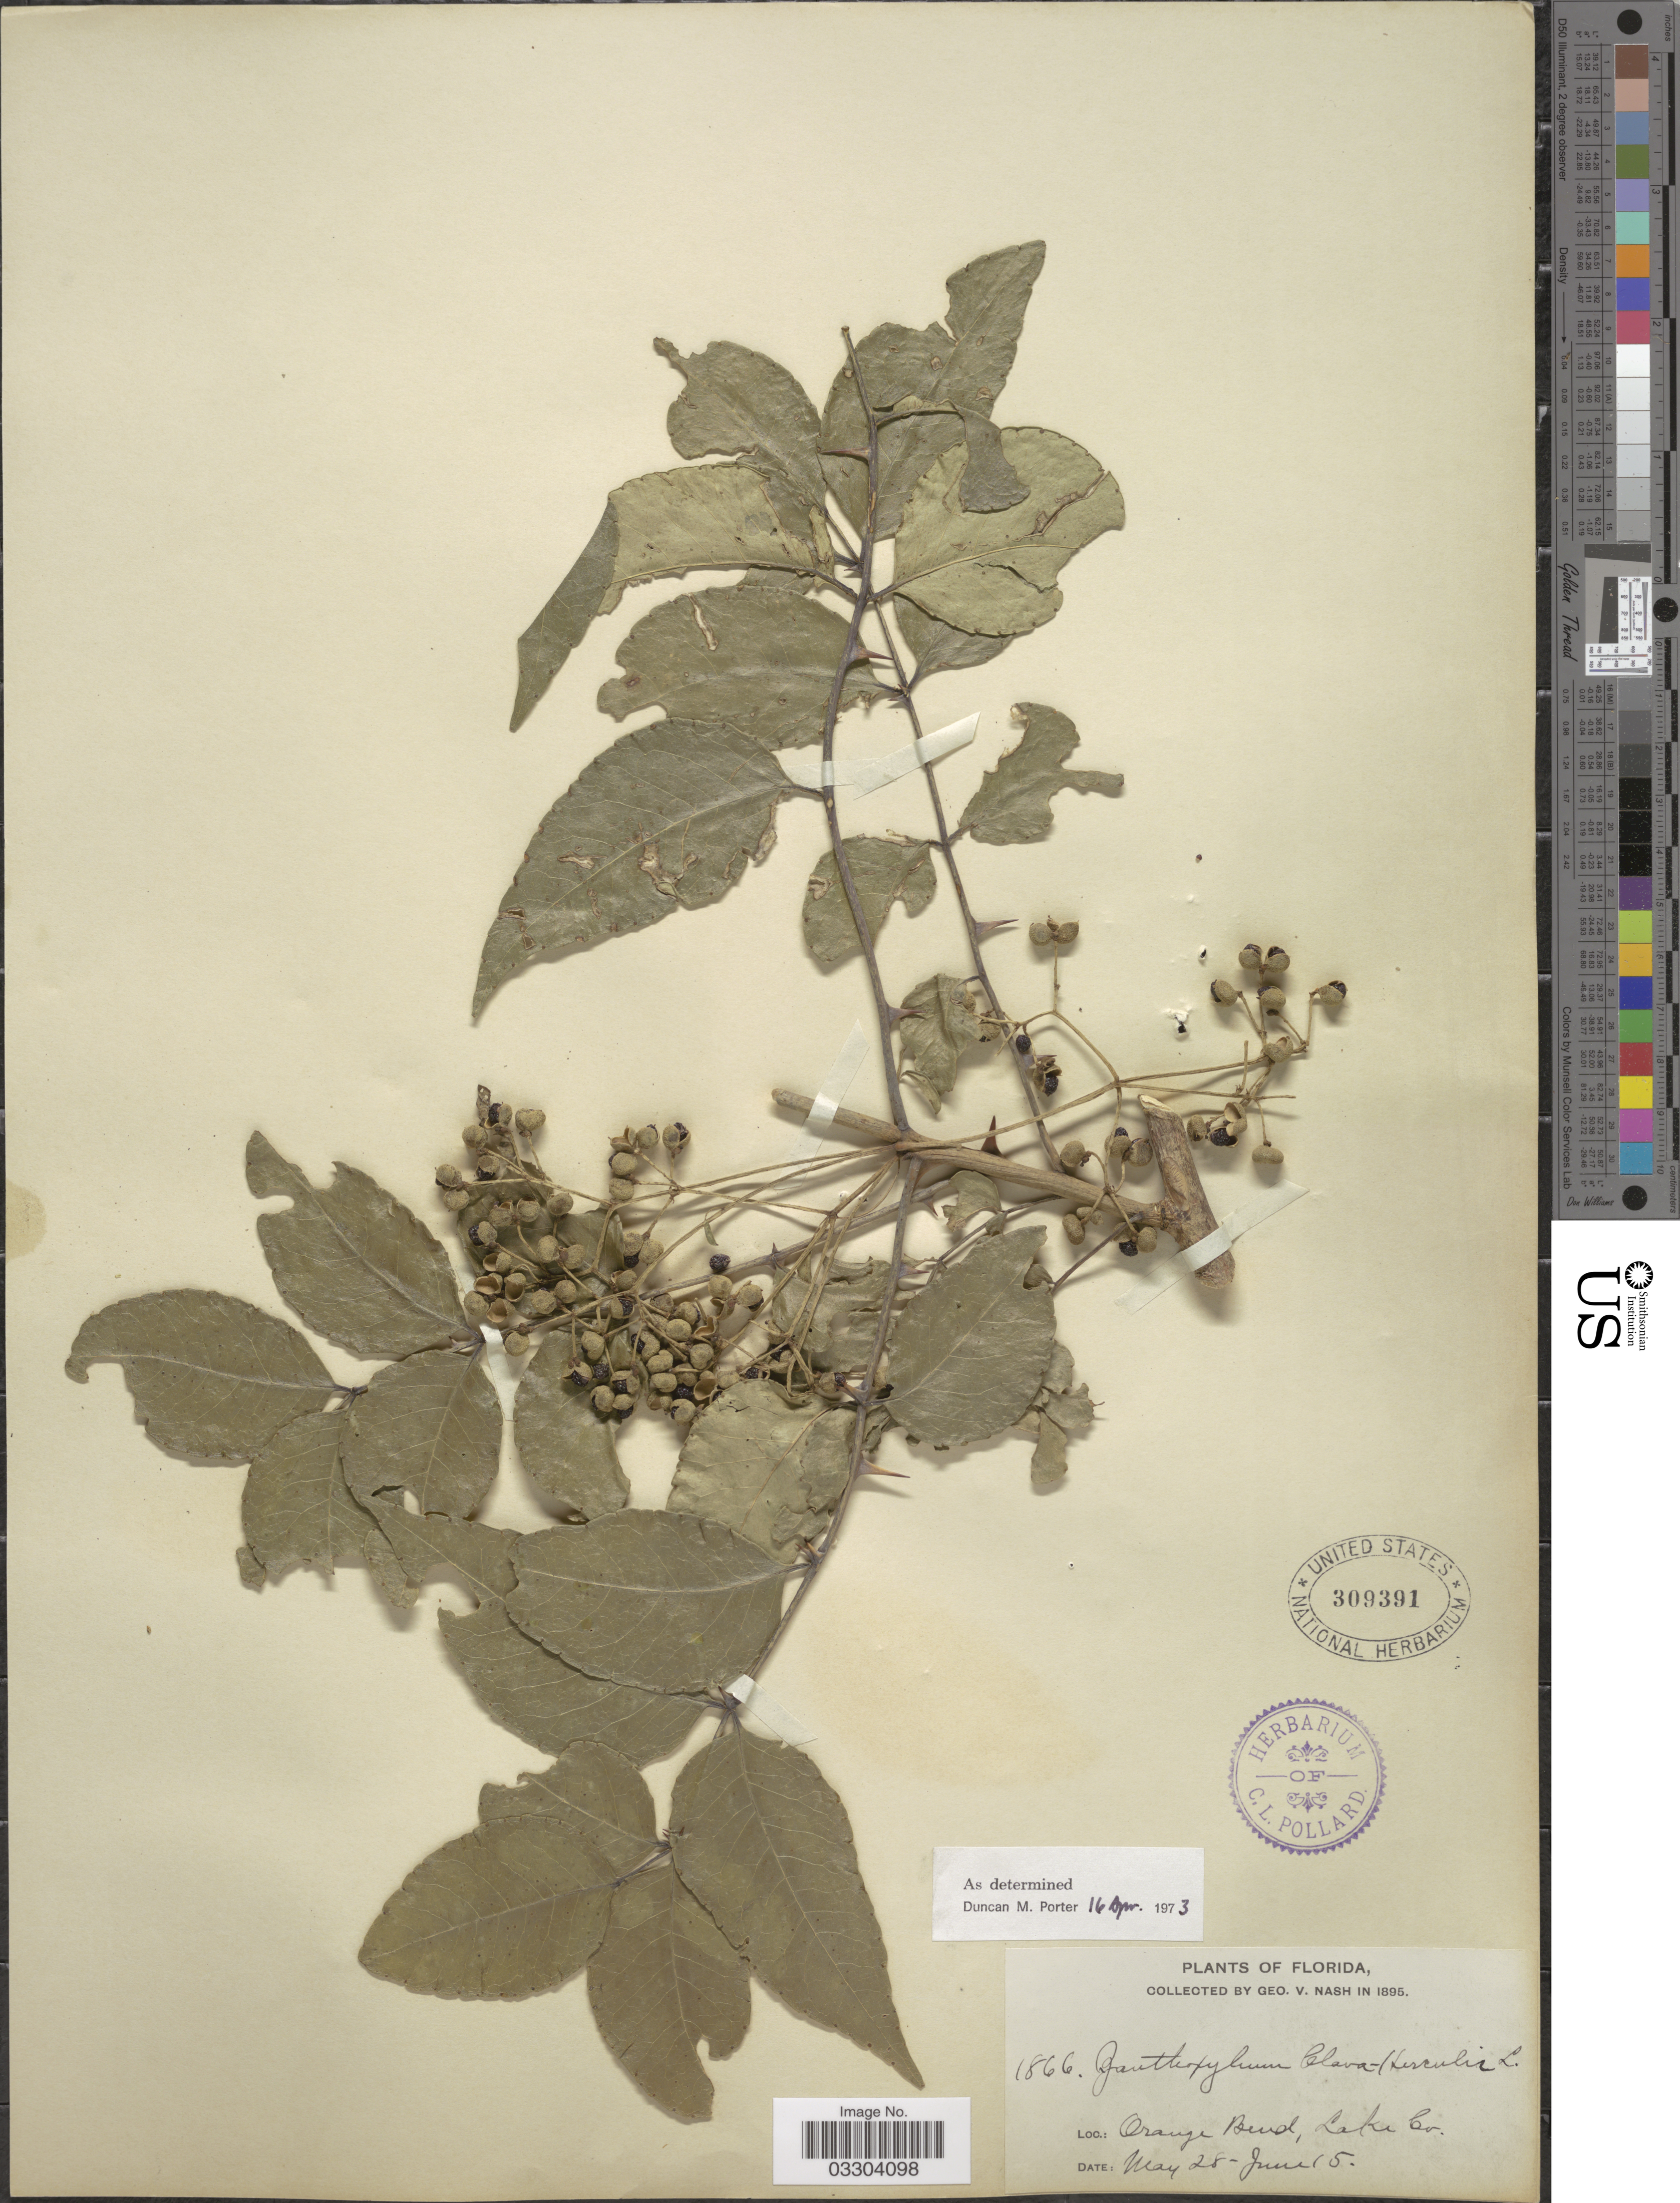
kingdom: Plantae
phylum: Tracheophyta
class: Magnoliopsida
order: Sapindales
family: Rutaceae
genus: Zanthoxylum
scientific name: Zanthoxylum clava-herculis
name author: L.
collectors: G. V. Nash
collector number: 1866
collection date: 1895-05-28/1895-06-15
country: United States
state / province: Florida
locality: Orange Bend, Lake Co.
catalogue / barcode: US 309391